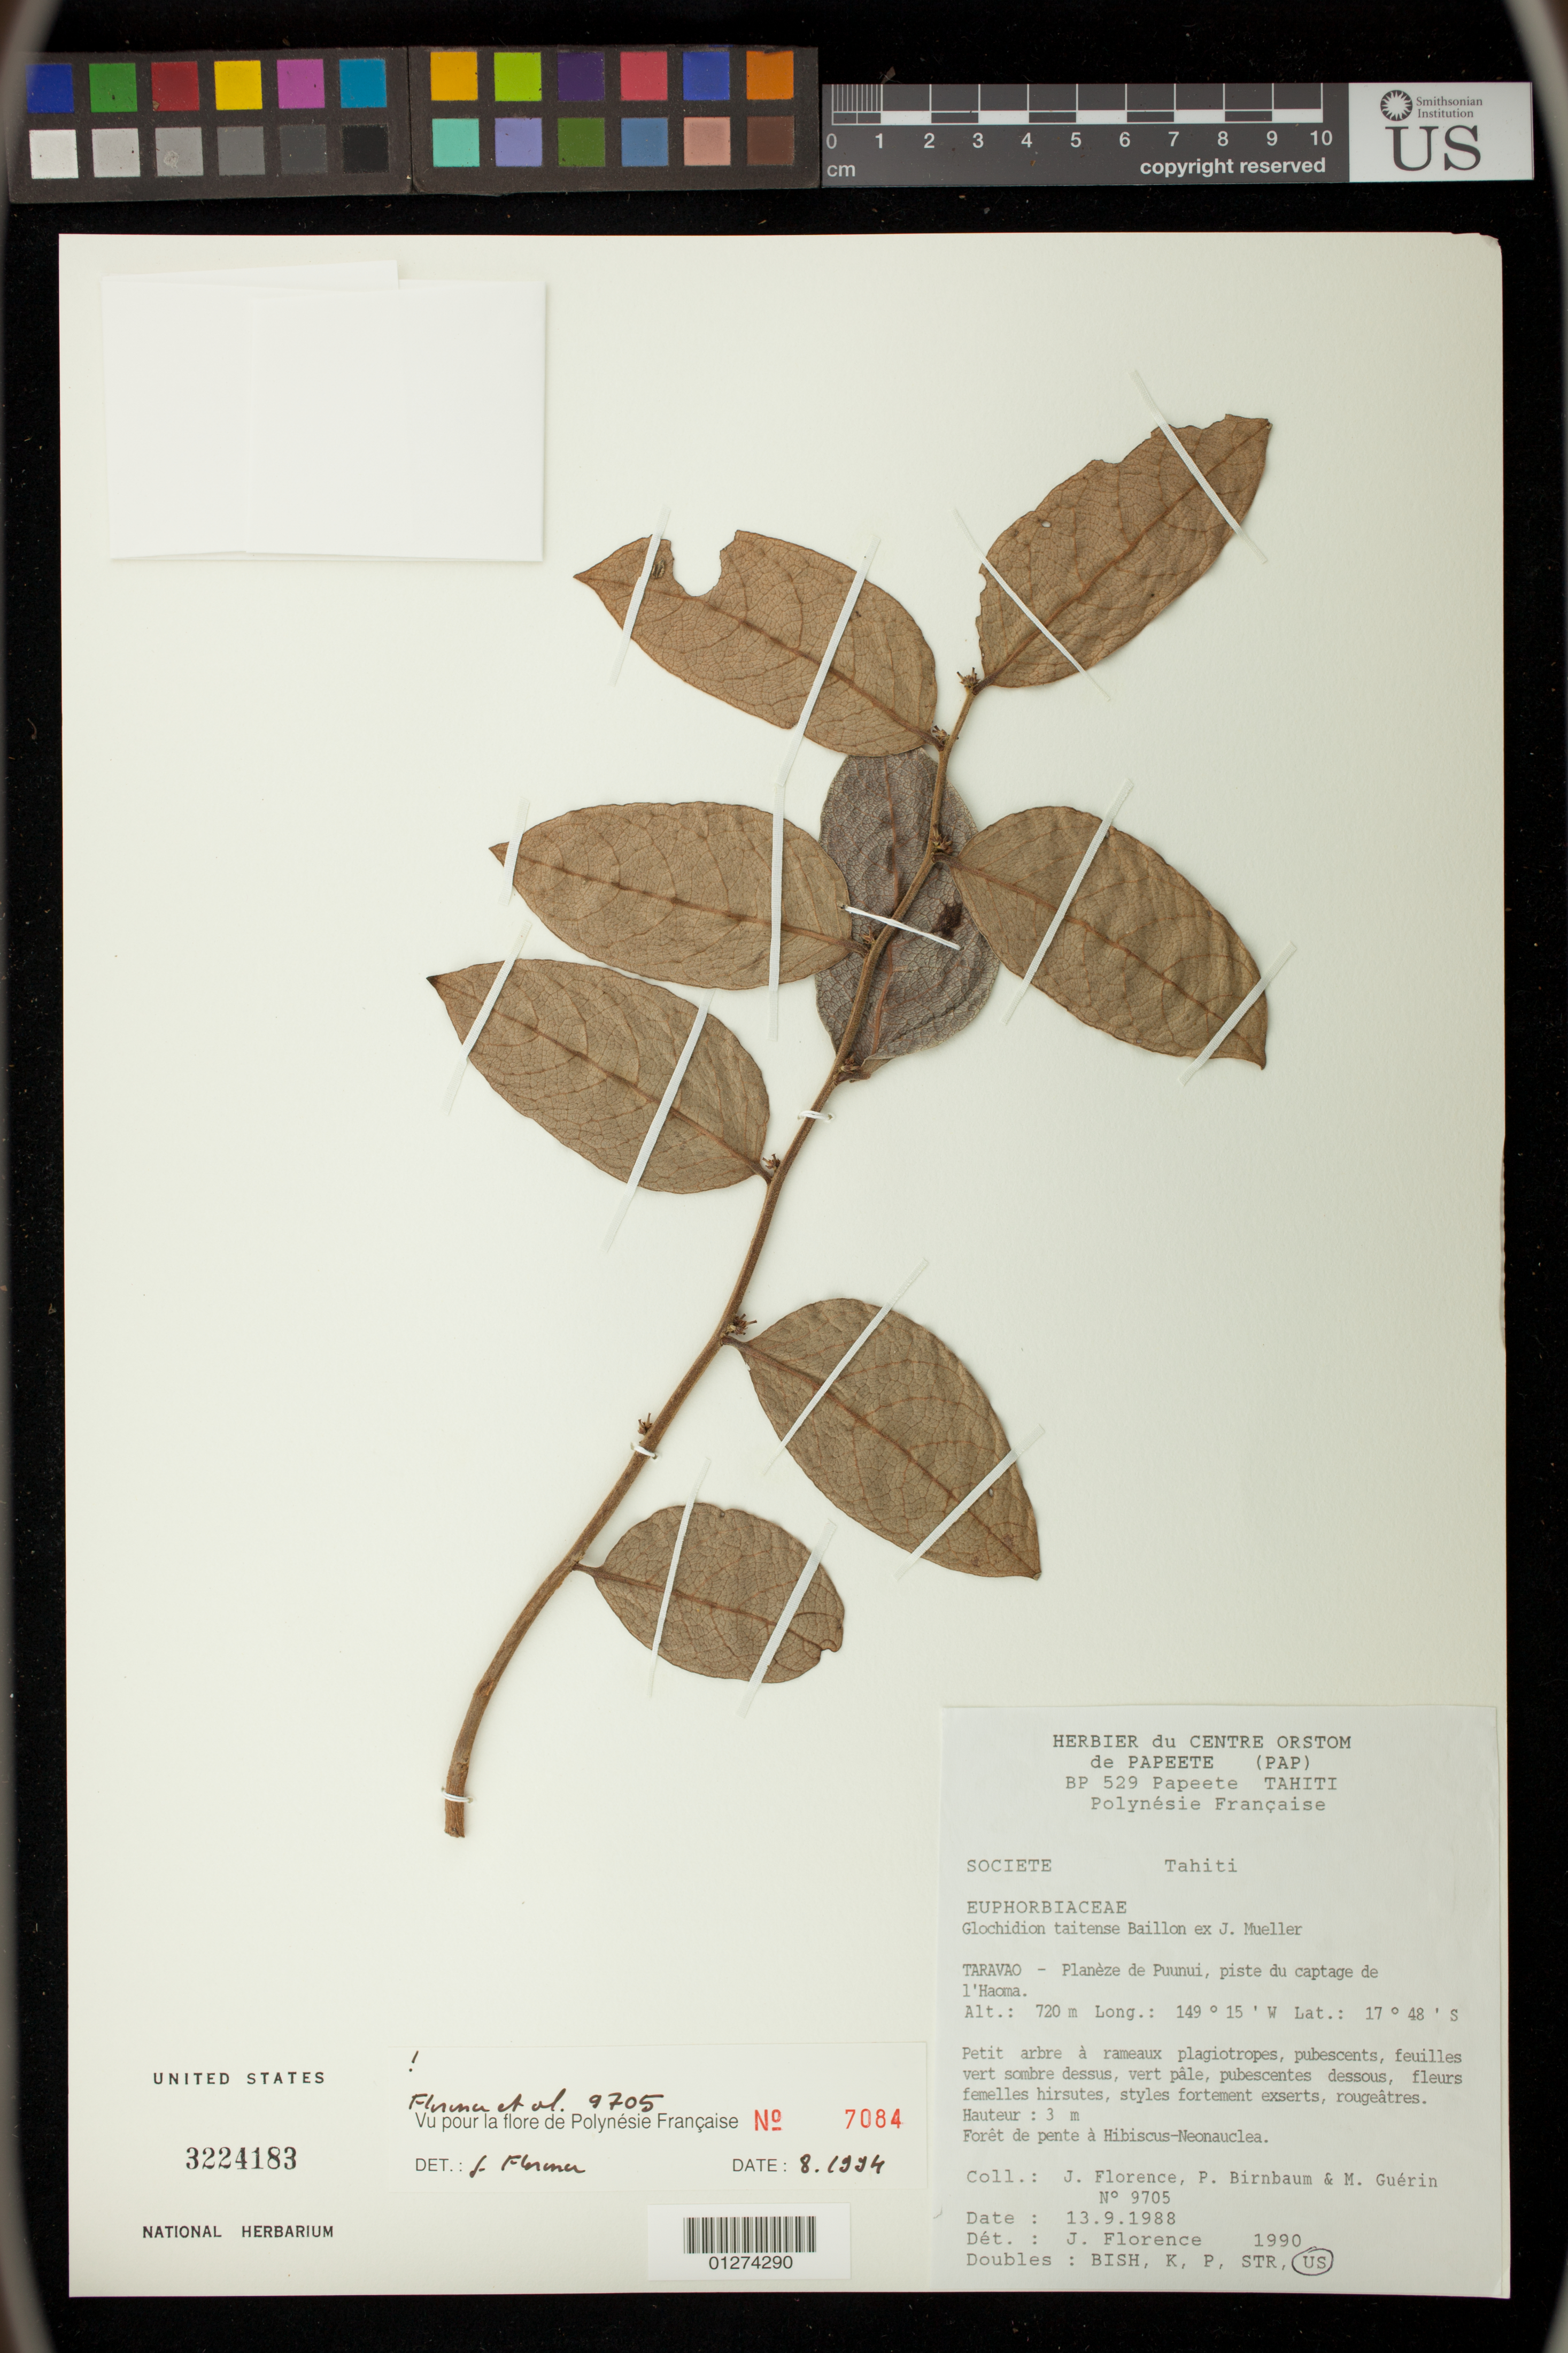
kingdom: Plantae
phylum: Tracheophyta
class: Magnoliopsida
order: Malpighiales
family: Phyllanthaceae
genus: Phyllanthus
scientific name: Phyllanthus taitensis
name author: (Baill. ex Müll. Arg.) Müll. Arg.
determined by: Wagner, W. L., (BOT), Smithsonian Institution - National Museum of Natural History (UNITED STATES)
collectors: J. Florence, P. Birnbaum & M. Guérin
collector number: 9705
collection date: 1988-09-13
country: French Polynesia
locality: Societe. Tahiti. Taravao - Planeze de Puunui, piste du captage de l'Haoma.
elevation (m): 720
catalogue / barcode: US 3224183